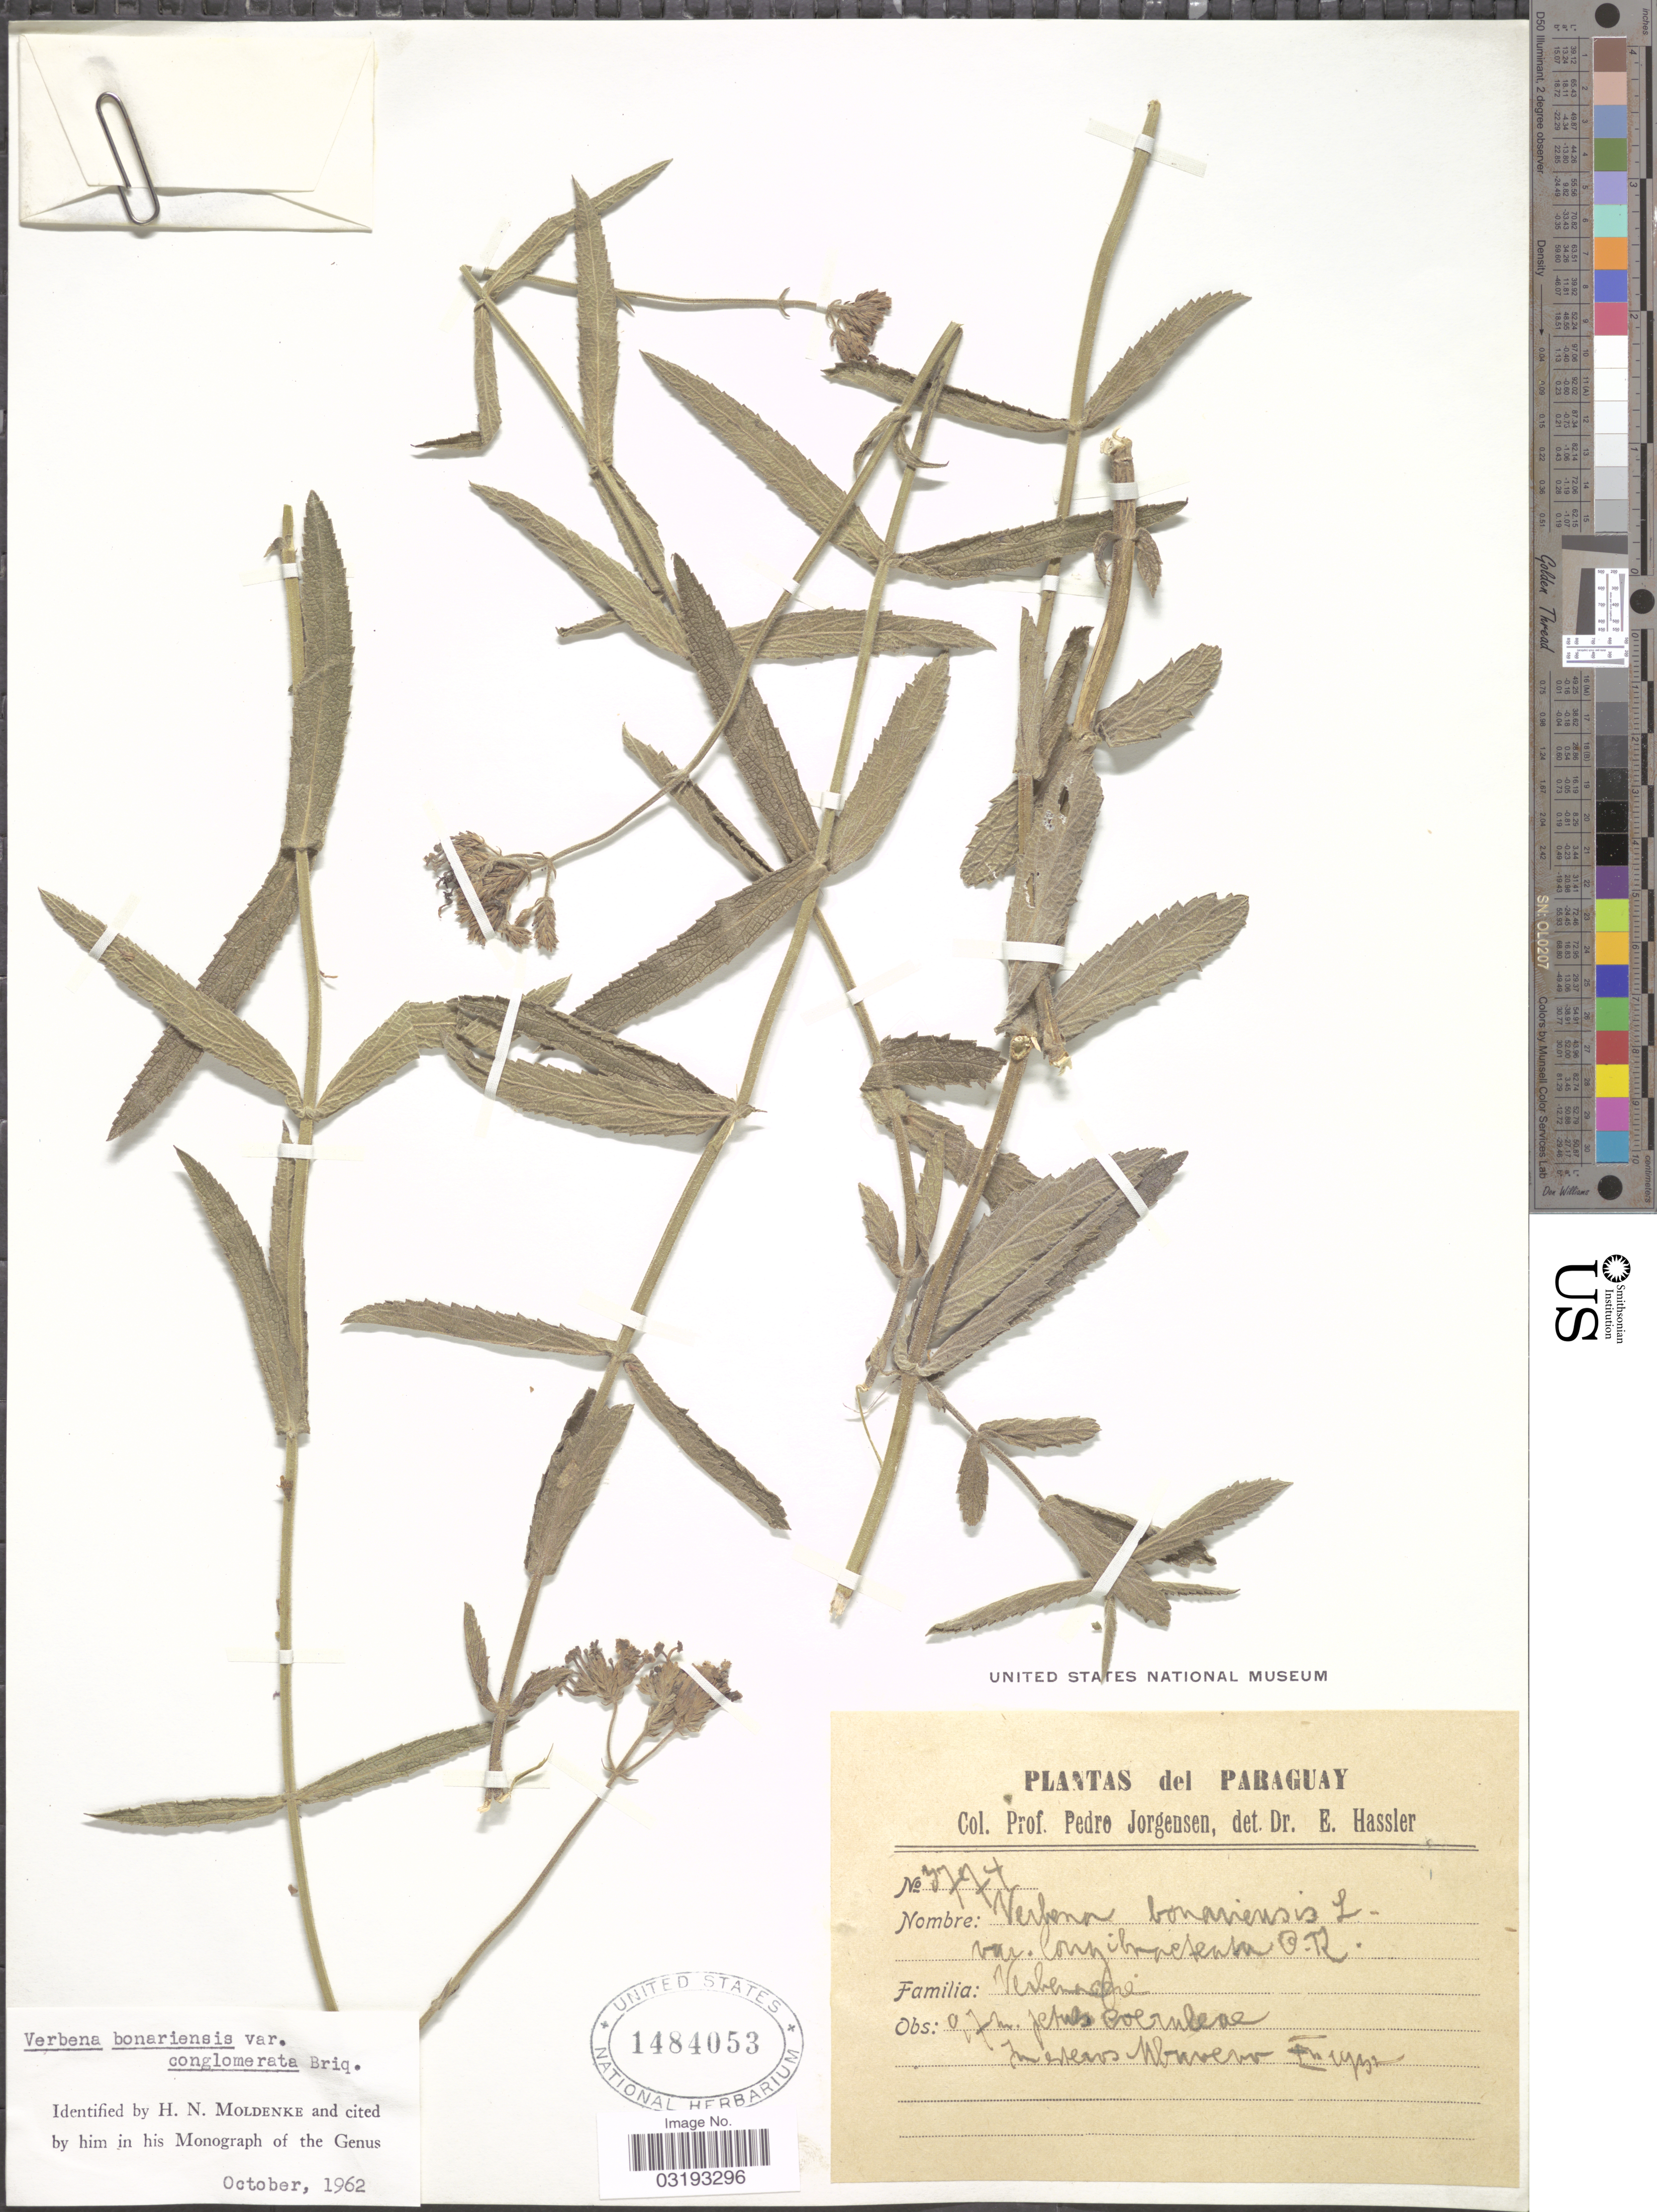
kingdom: Plantae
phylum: Tracheophyta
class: Magnoliopsida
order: Lamiales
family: Verbenaceae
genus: Verbena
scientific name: Verbena bonariensis var. conglomerata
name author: Briq.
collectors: P. Jörgensen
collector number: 3774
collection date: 1932-12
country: Paraguay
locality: In enteros Uburoeco. [unsure placement] [interpreted]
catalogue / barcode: US 1484053